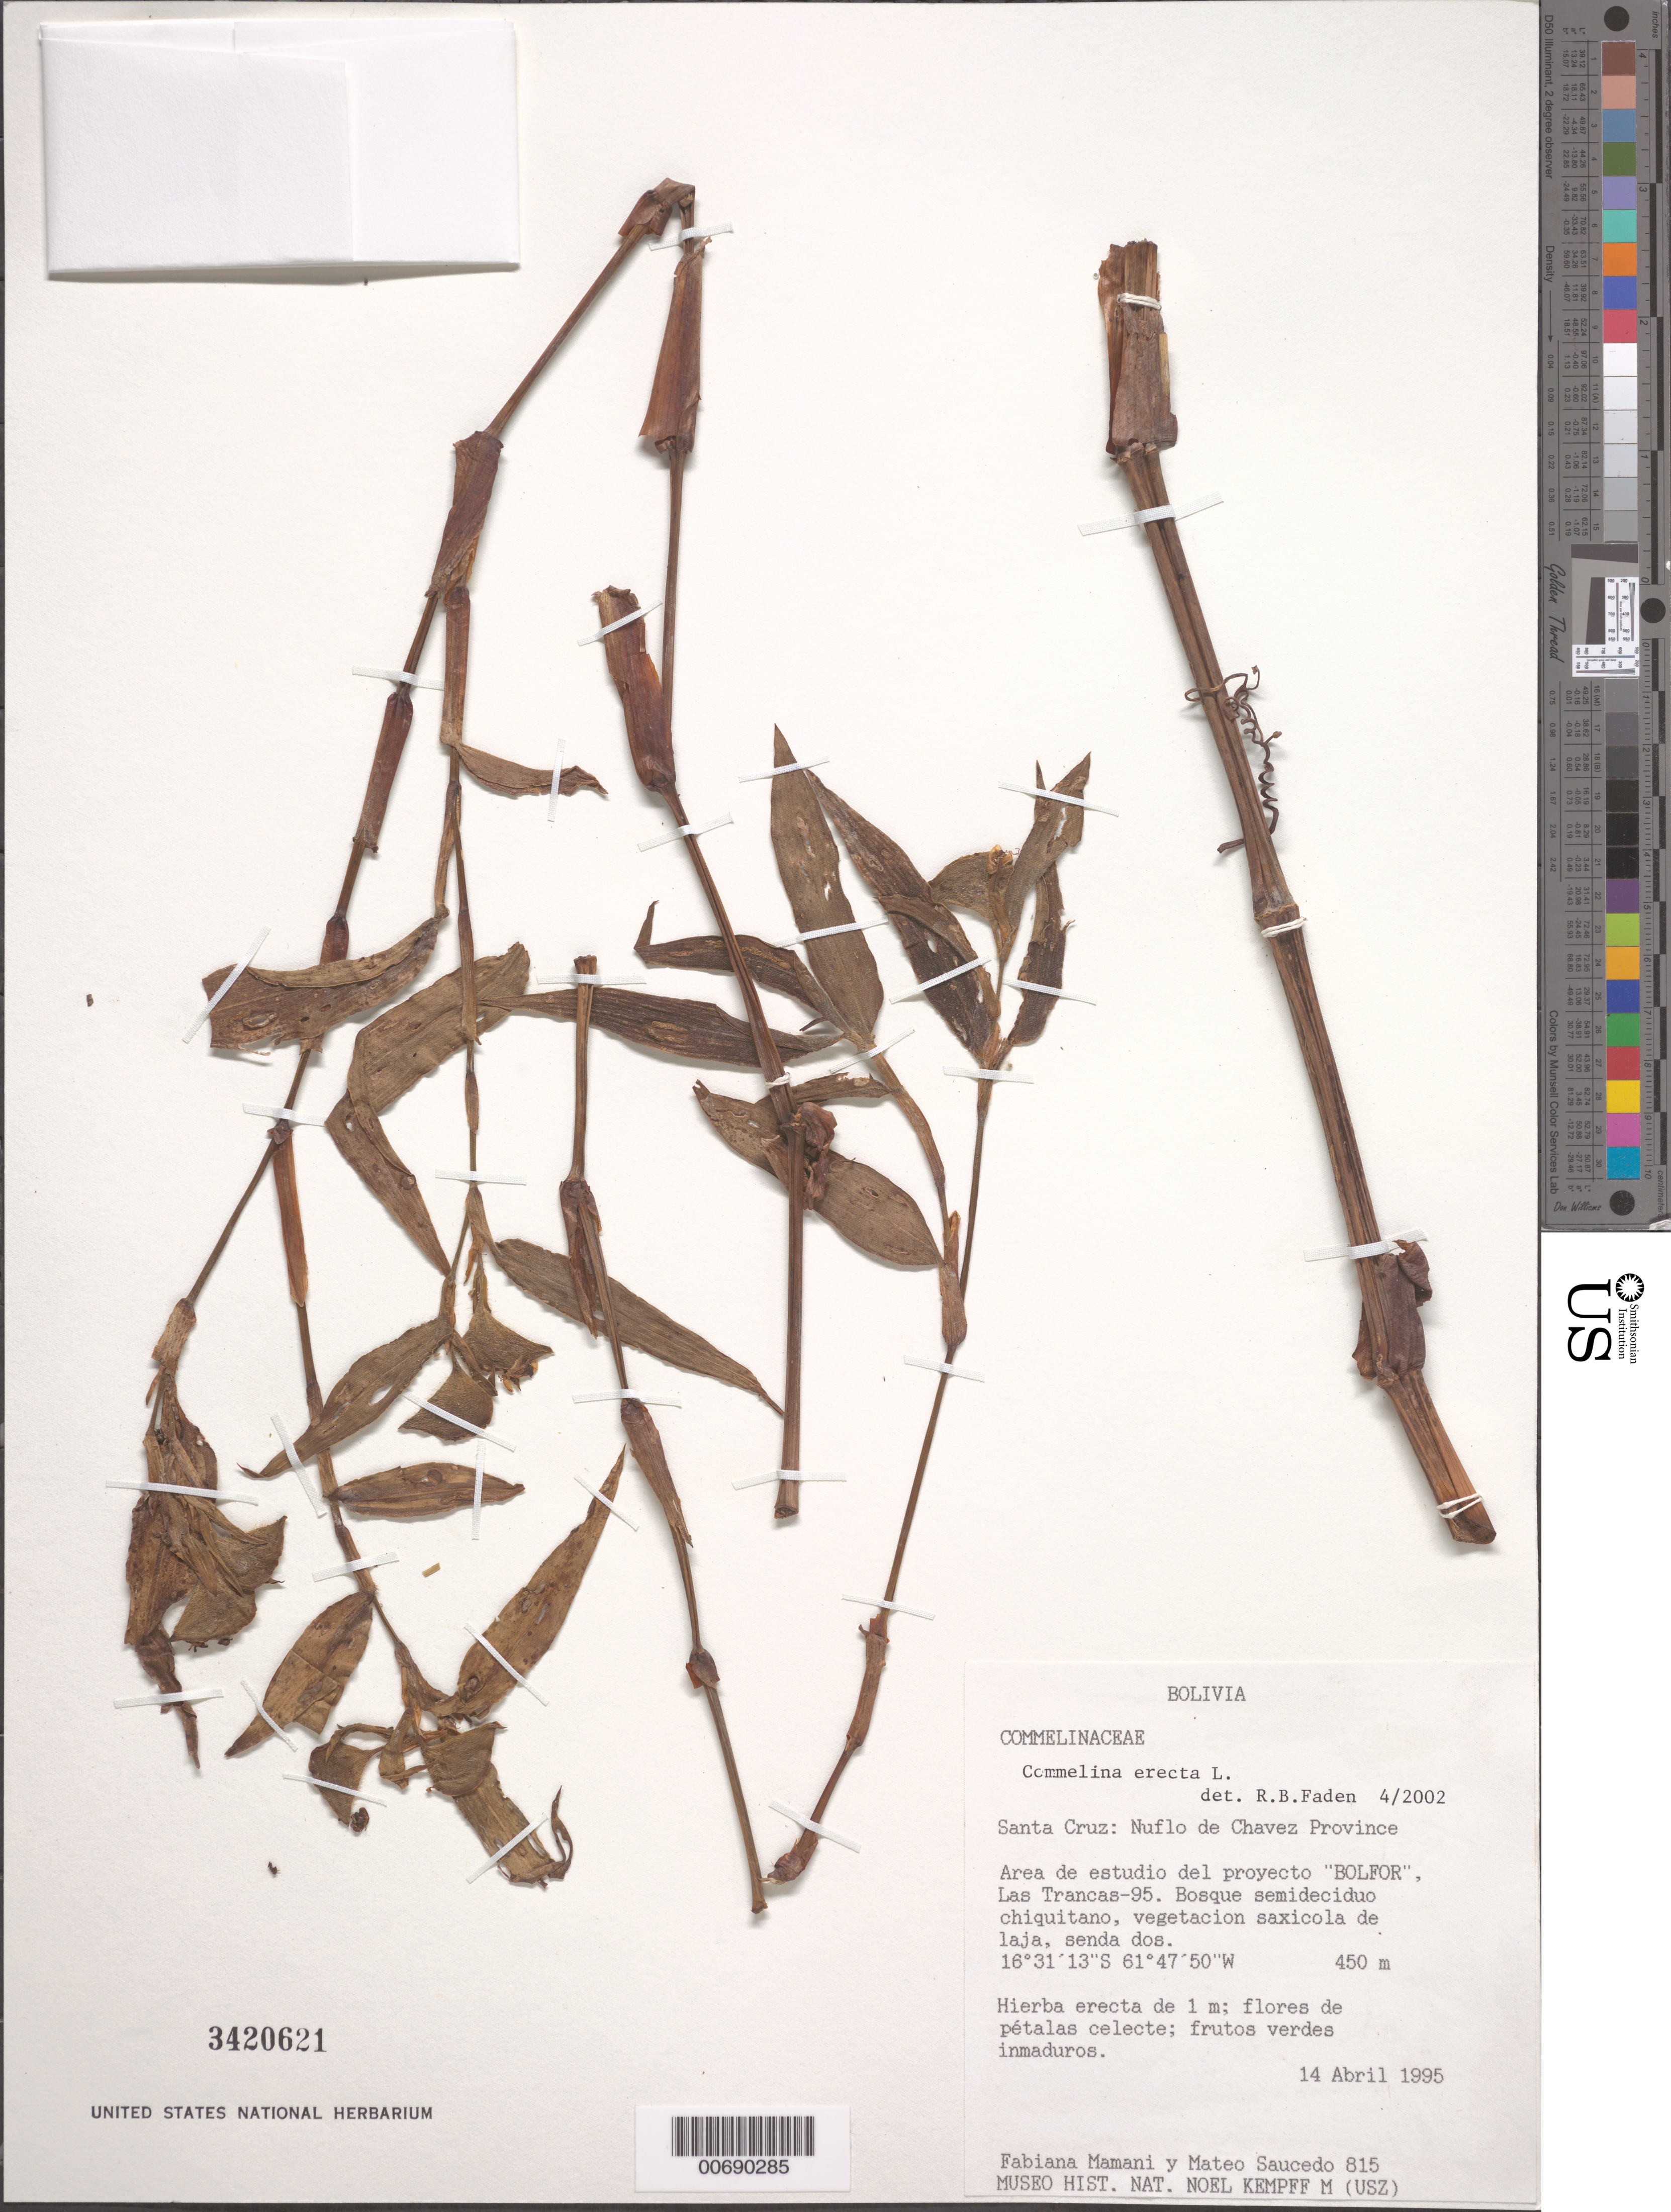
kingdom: Plantae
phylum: Tracheophyta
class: Liliopsida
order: Commelinales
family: Commelinaceae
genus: Commelina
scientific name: Commelina erecta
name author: L.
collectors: F. Mamani & M. Saucedo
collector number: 815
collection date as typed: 14 Apr 1995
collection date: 1995-04-14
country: Bolivia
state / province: Santa Cruz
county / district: Ñuflo de Chávez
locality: Bolfor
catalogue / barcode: US 3420621